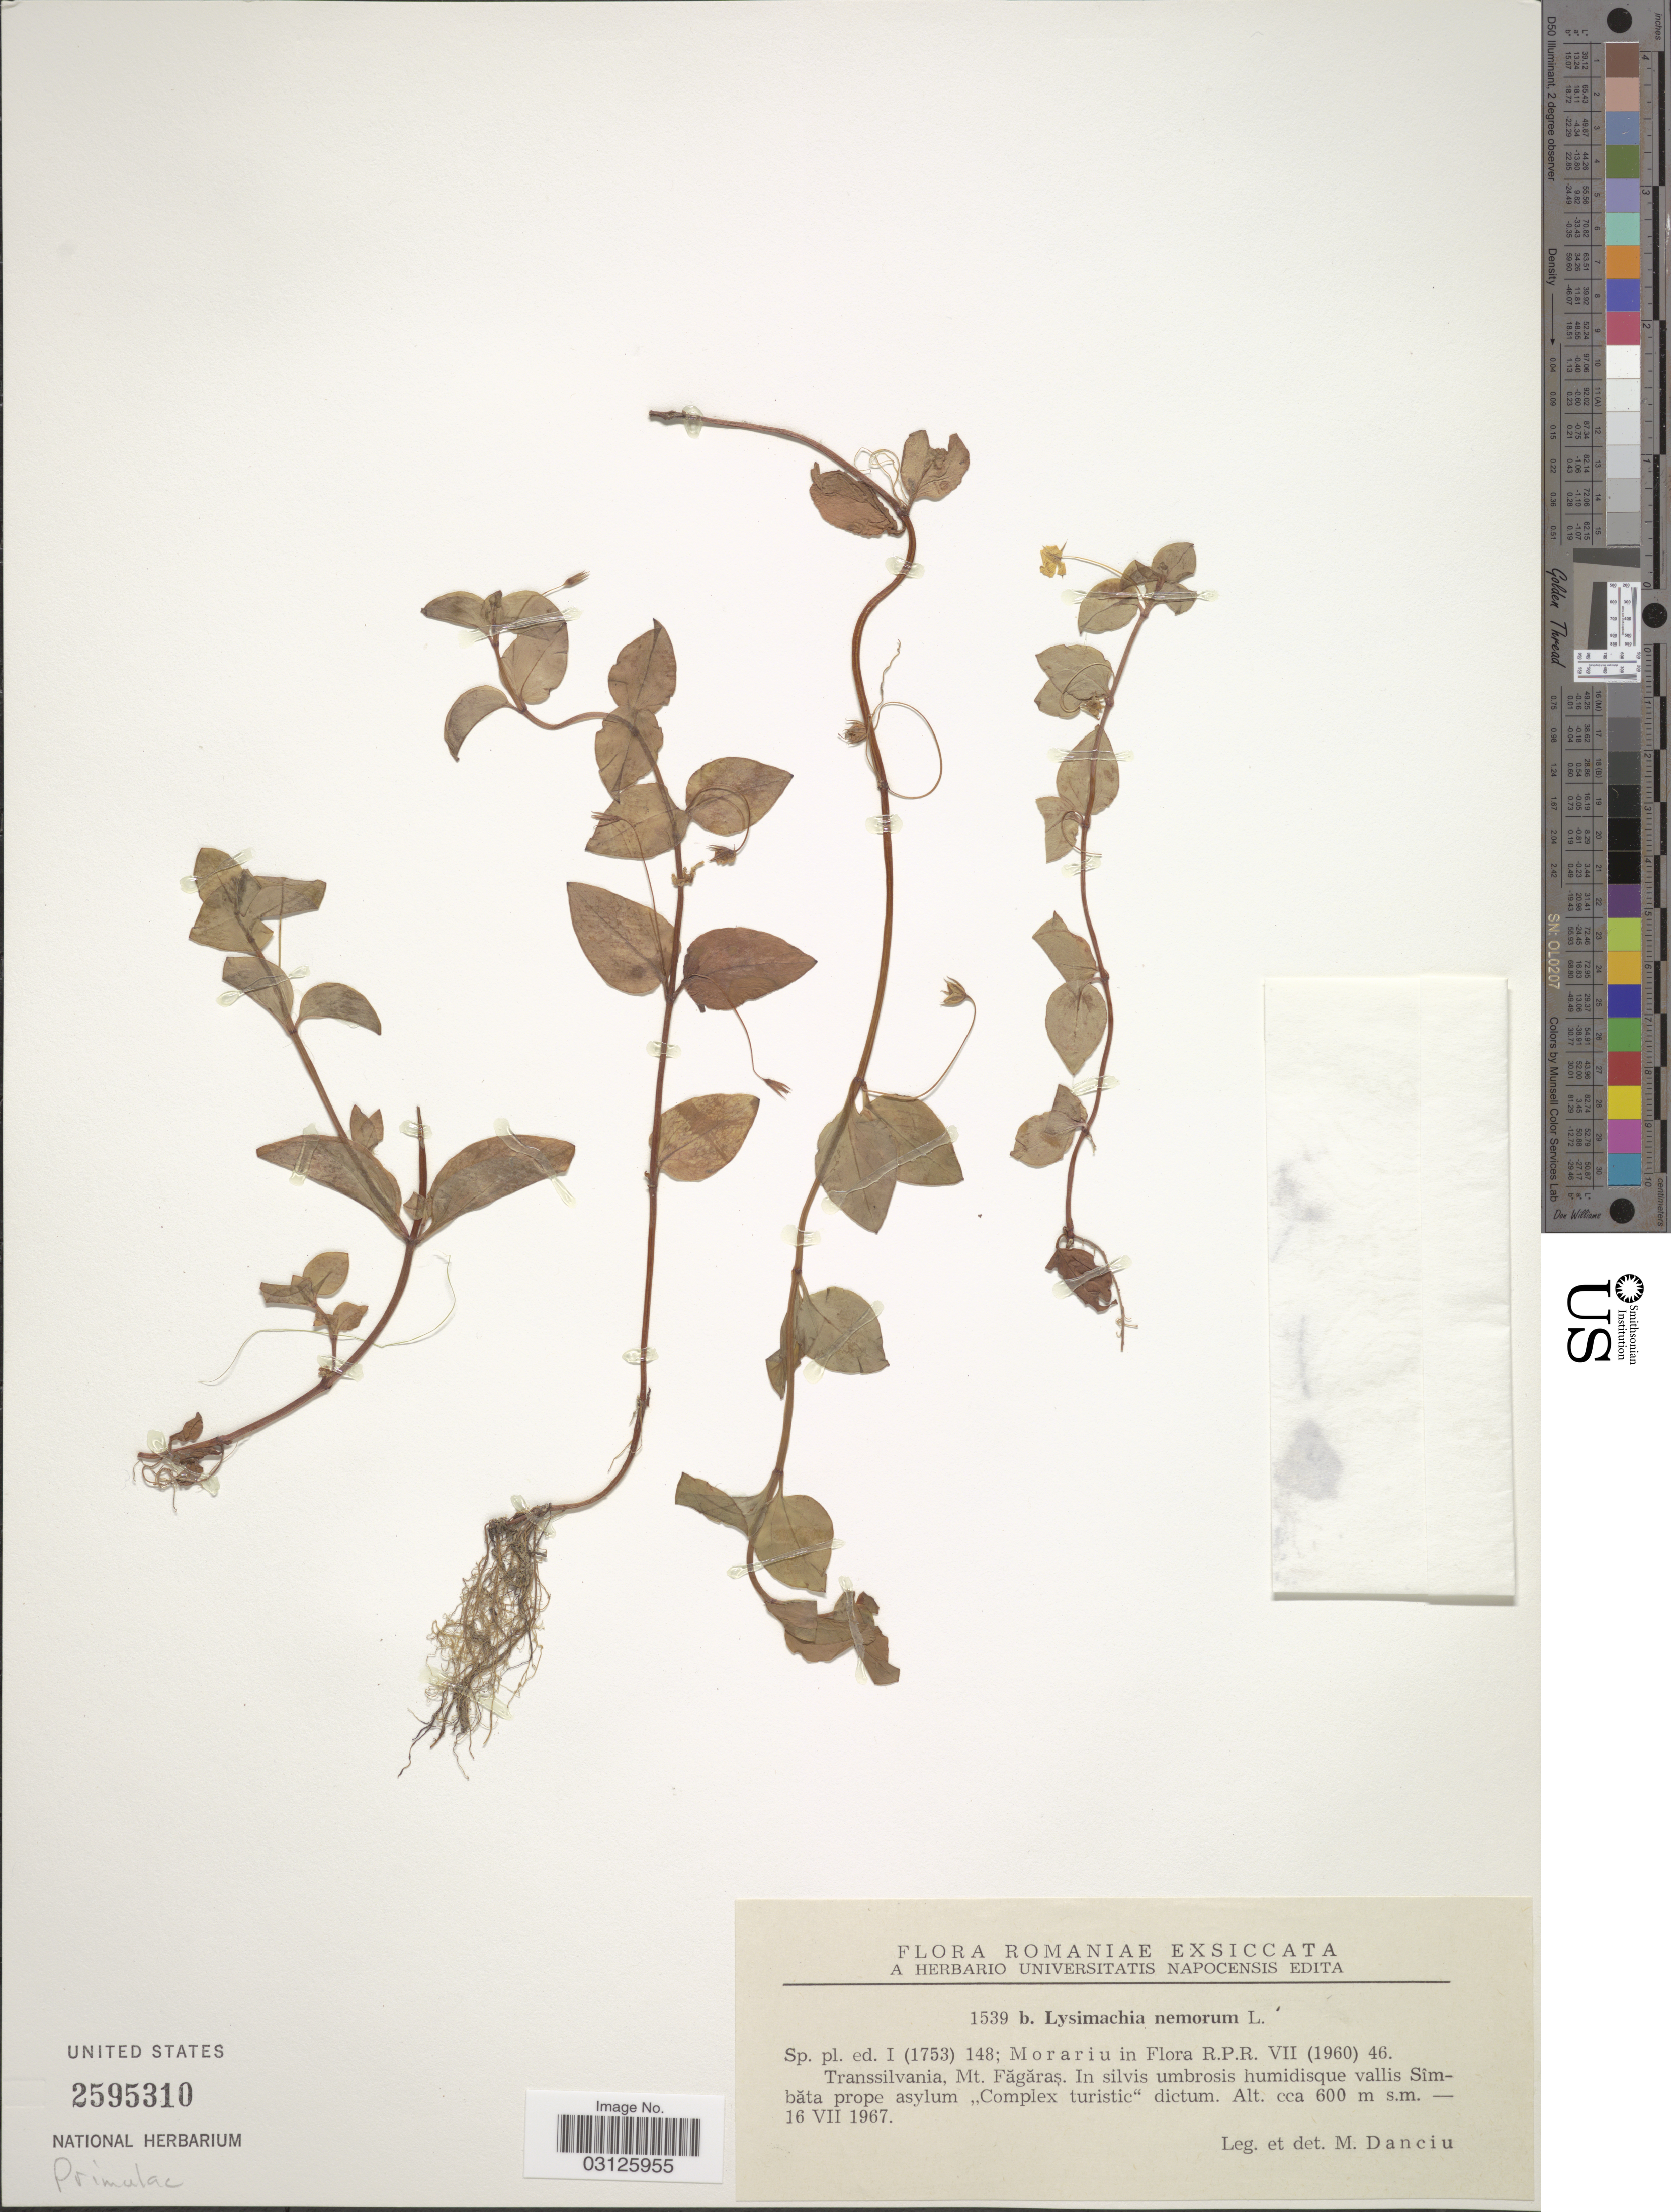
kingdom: Plantae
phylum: Tracheophyta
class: Magnoliopsida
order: Ericales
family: Primulaceae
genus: Lysimachia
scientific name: Lysimachia nemorum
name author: L.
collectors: M. Danciu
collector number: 1539b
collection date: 1967-07-16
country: Romania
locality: Transsilvania, Mt. Făgăraş. Vallis Sîmbăta prope asylum „Complex turistic“.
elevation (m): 600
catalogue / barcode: US 2595310